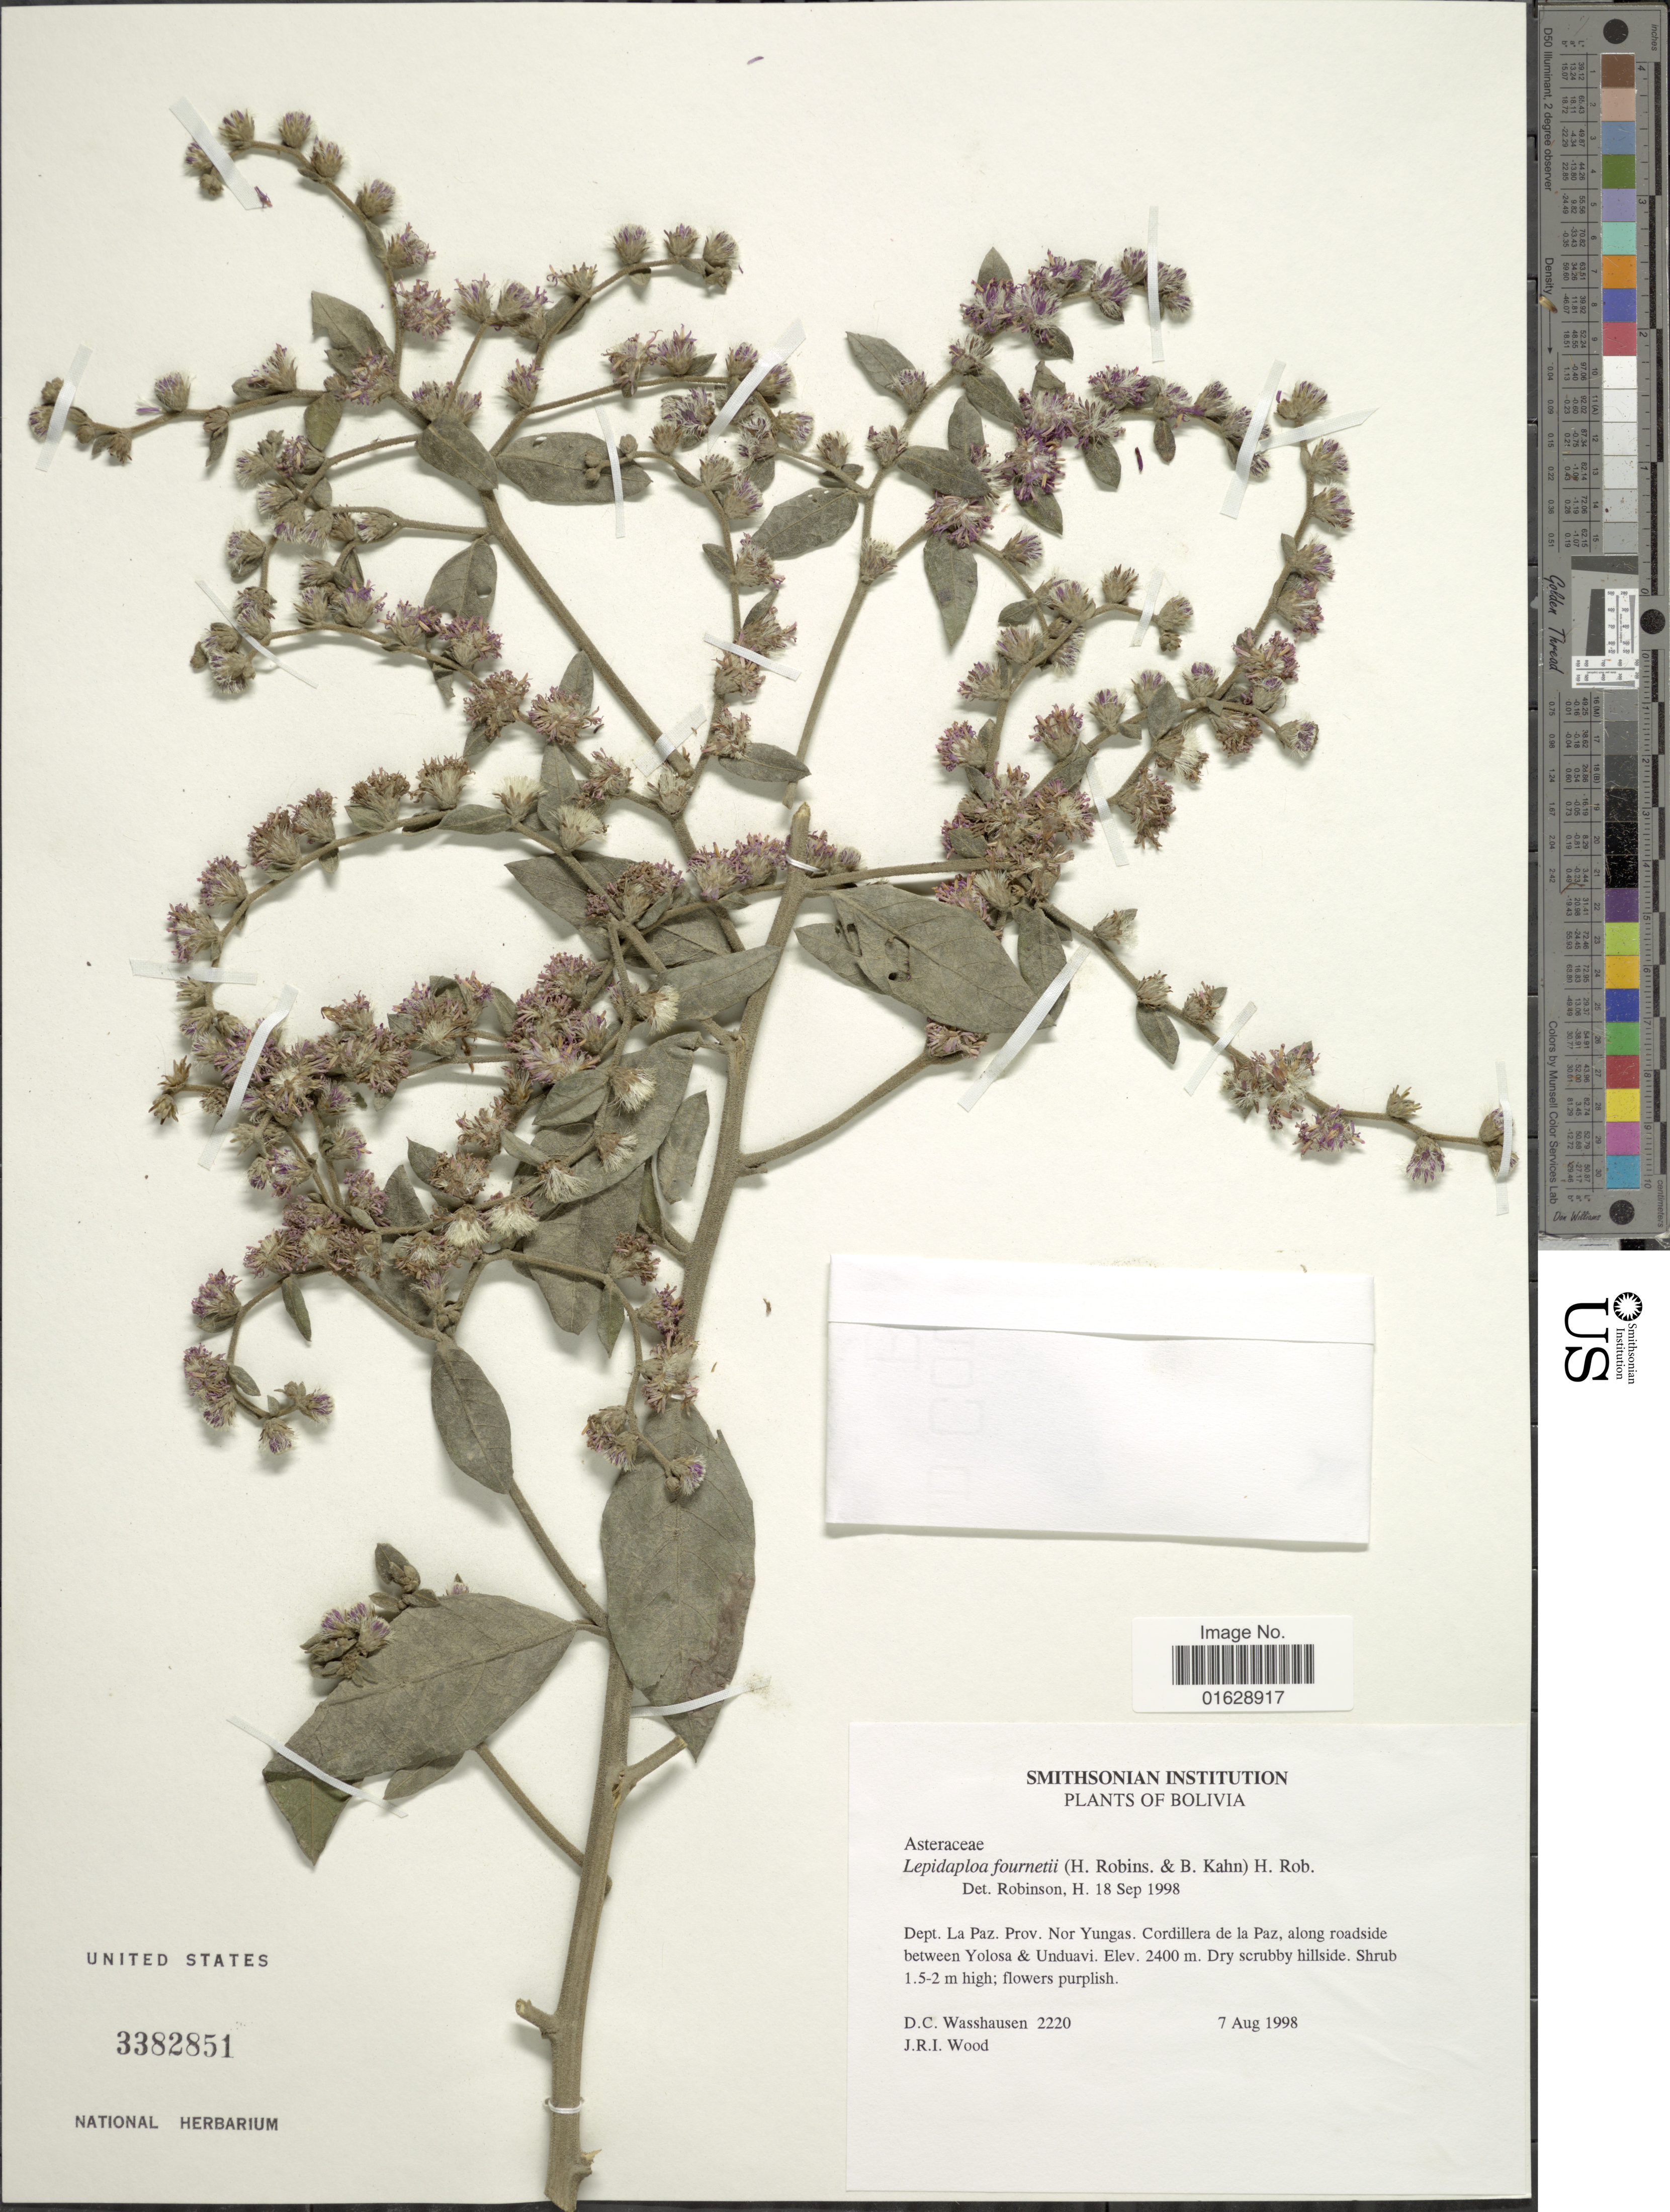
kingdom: Plantae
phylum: Tracheophyta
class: Magnoliopsida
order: Asterales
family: Asteraceae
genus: Lepidaploa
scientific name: Lepidaploa fournetii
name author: (H. Rob. & B. Kahn) H. Rob.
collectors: D. C. Wasshausen & J. R. I. Wood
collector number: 2220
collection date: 1998-08-07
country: Bolivia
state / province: La Paz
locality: Dept. La Paz. Prov. Nor Yungas. Cordillera de la Paz, along roadside between Yolosa & Unduavi.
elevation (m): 2400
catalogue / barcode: US 3382851